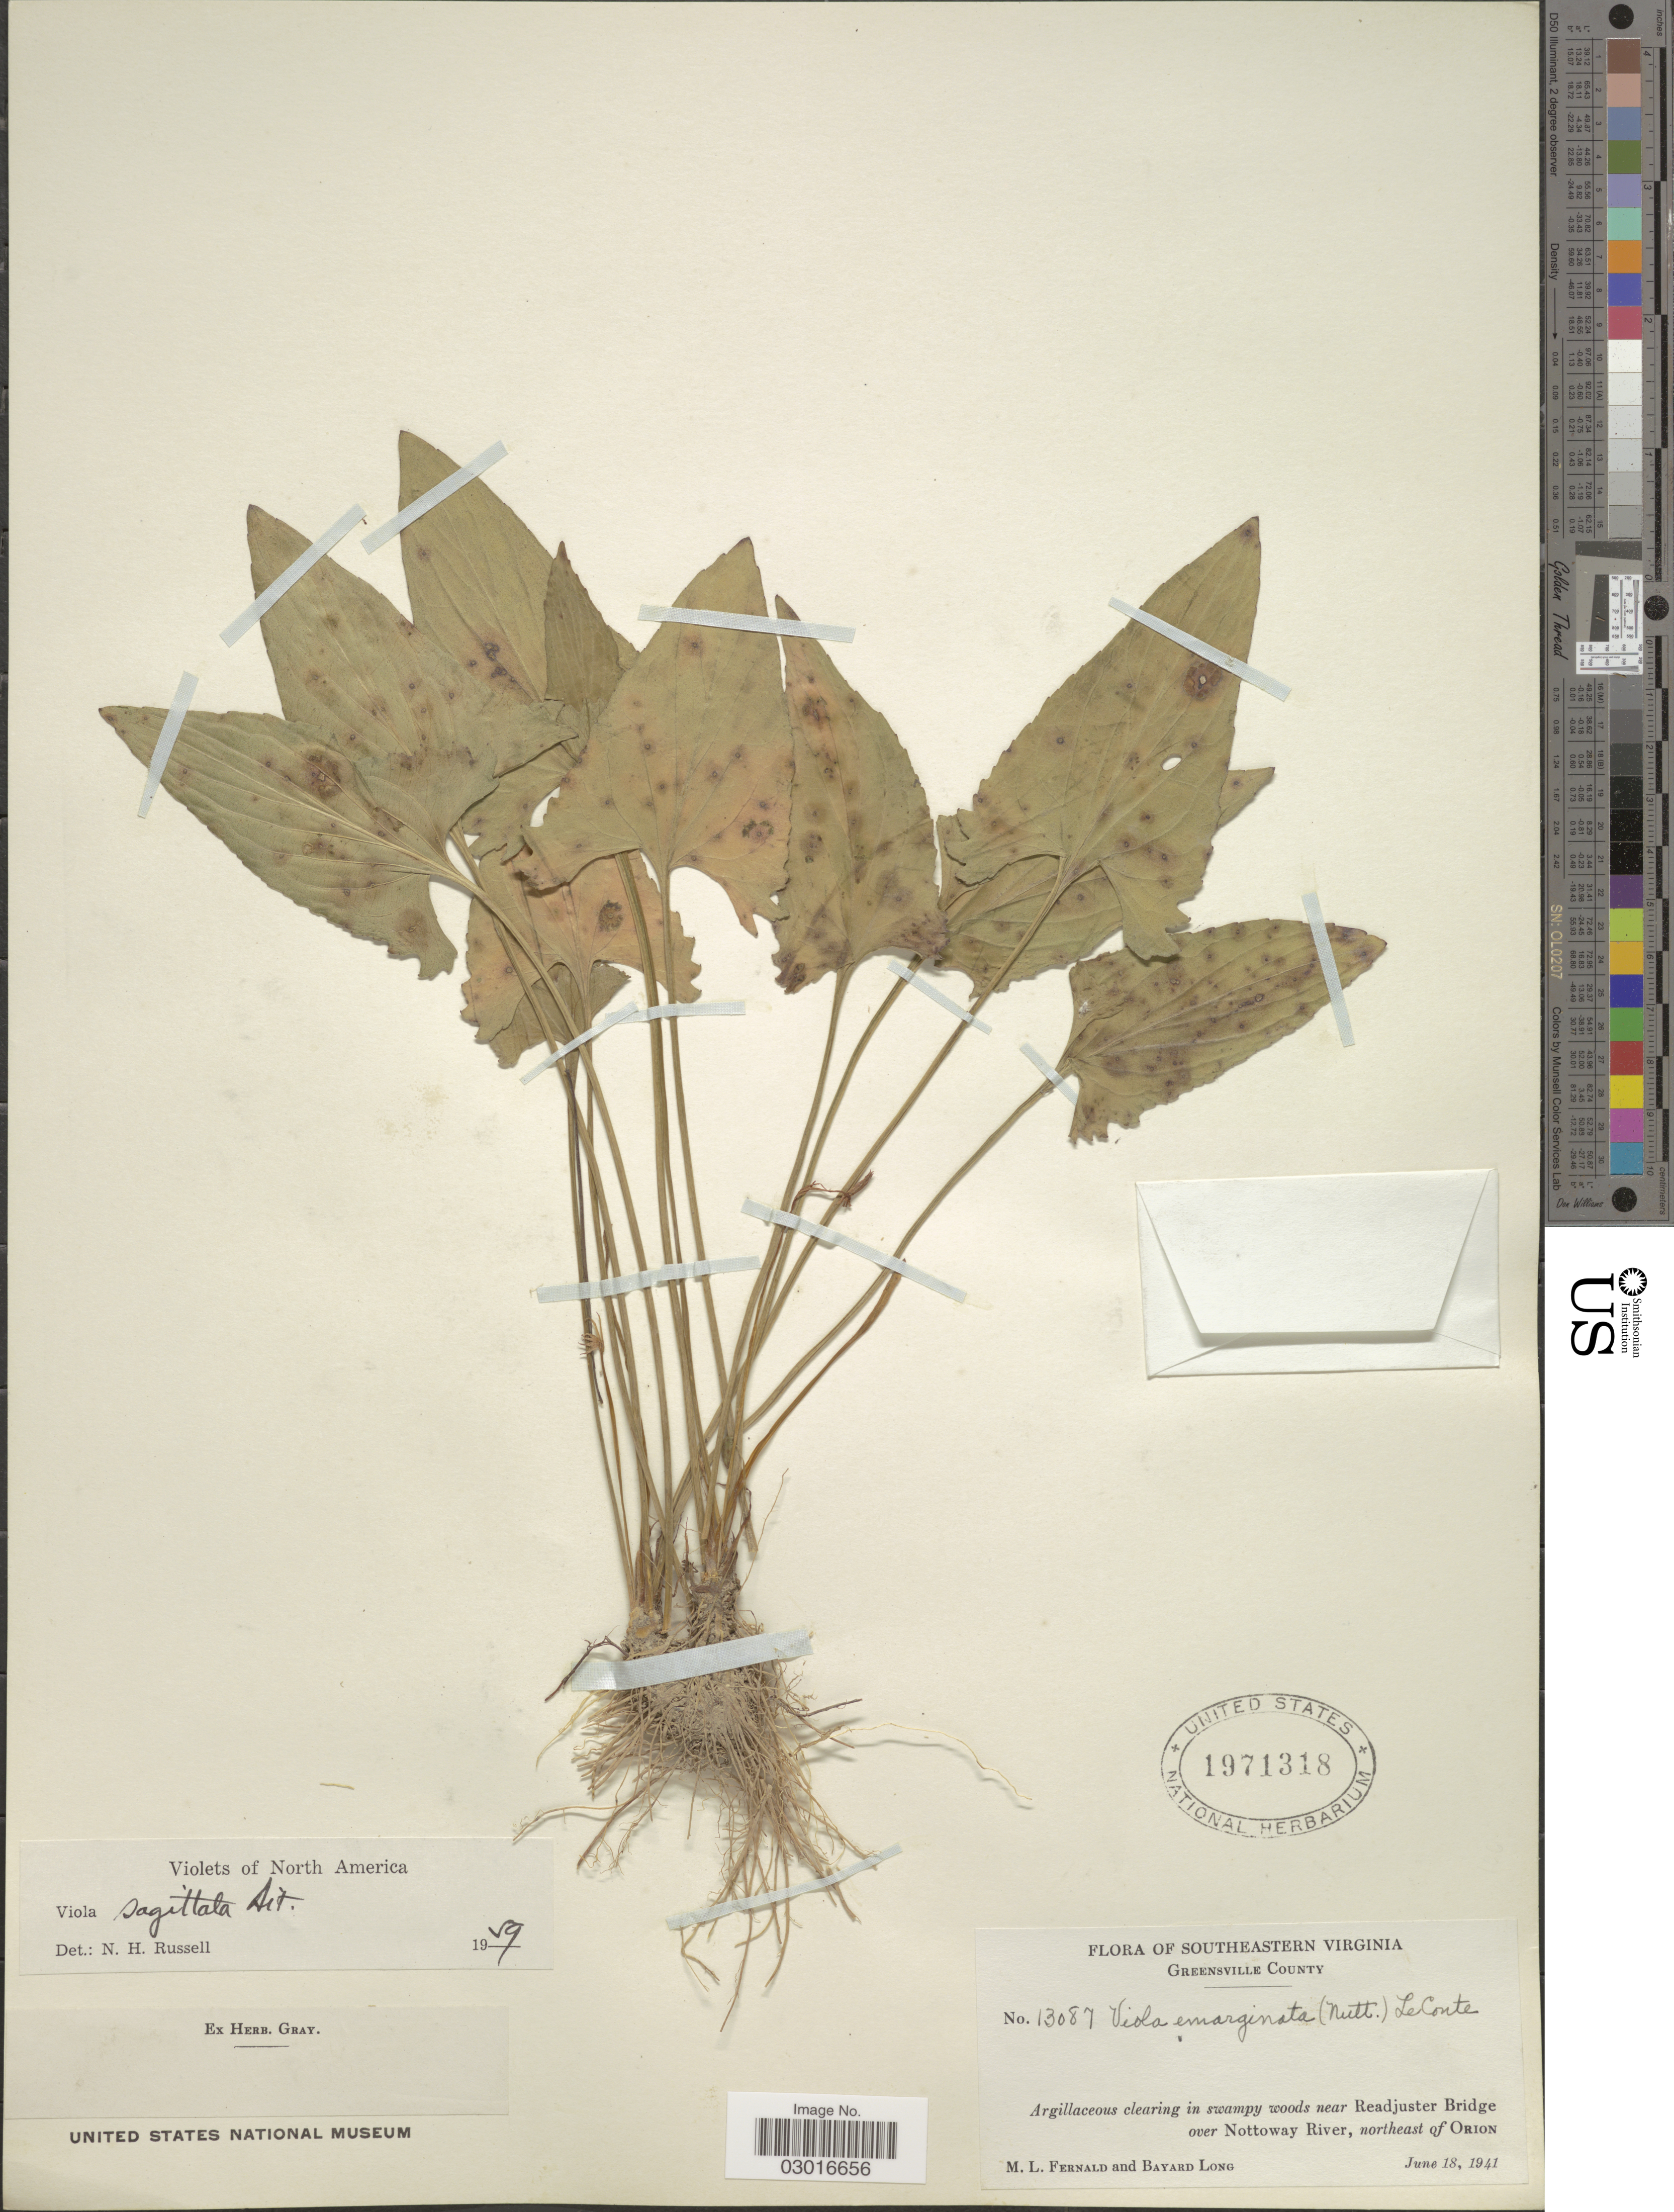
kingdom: Plantae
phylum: Tracheophyta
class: Magnoliopsida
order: Malpighiales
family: Violaceae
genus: Viola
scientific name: Viola sagittata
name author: Aiton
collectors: M. L. Fernald & B. Long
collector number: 13087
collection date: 1941-06-18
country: United States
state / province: Virginia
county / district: Greensville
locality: Southeastern Virginia. Greensville County. Argillaceous clearing in swampy woods near Readjuster Bridge over Nottoway River, northeast of Orion.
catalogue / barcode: US 1971318